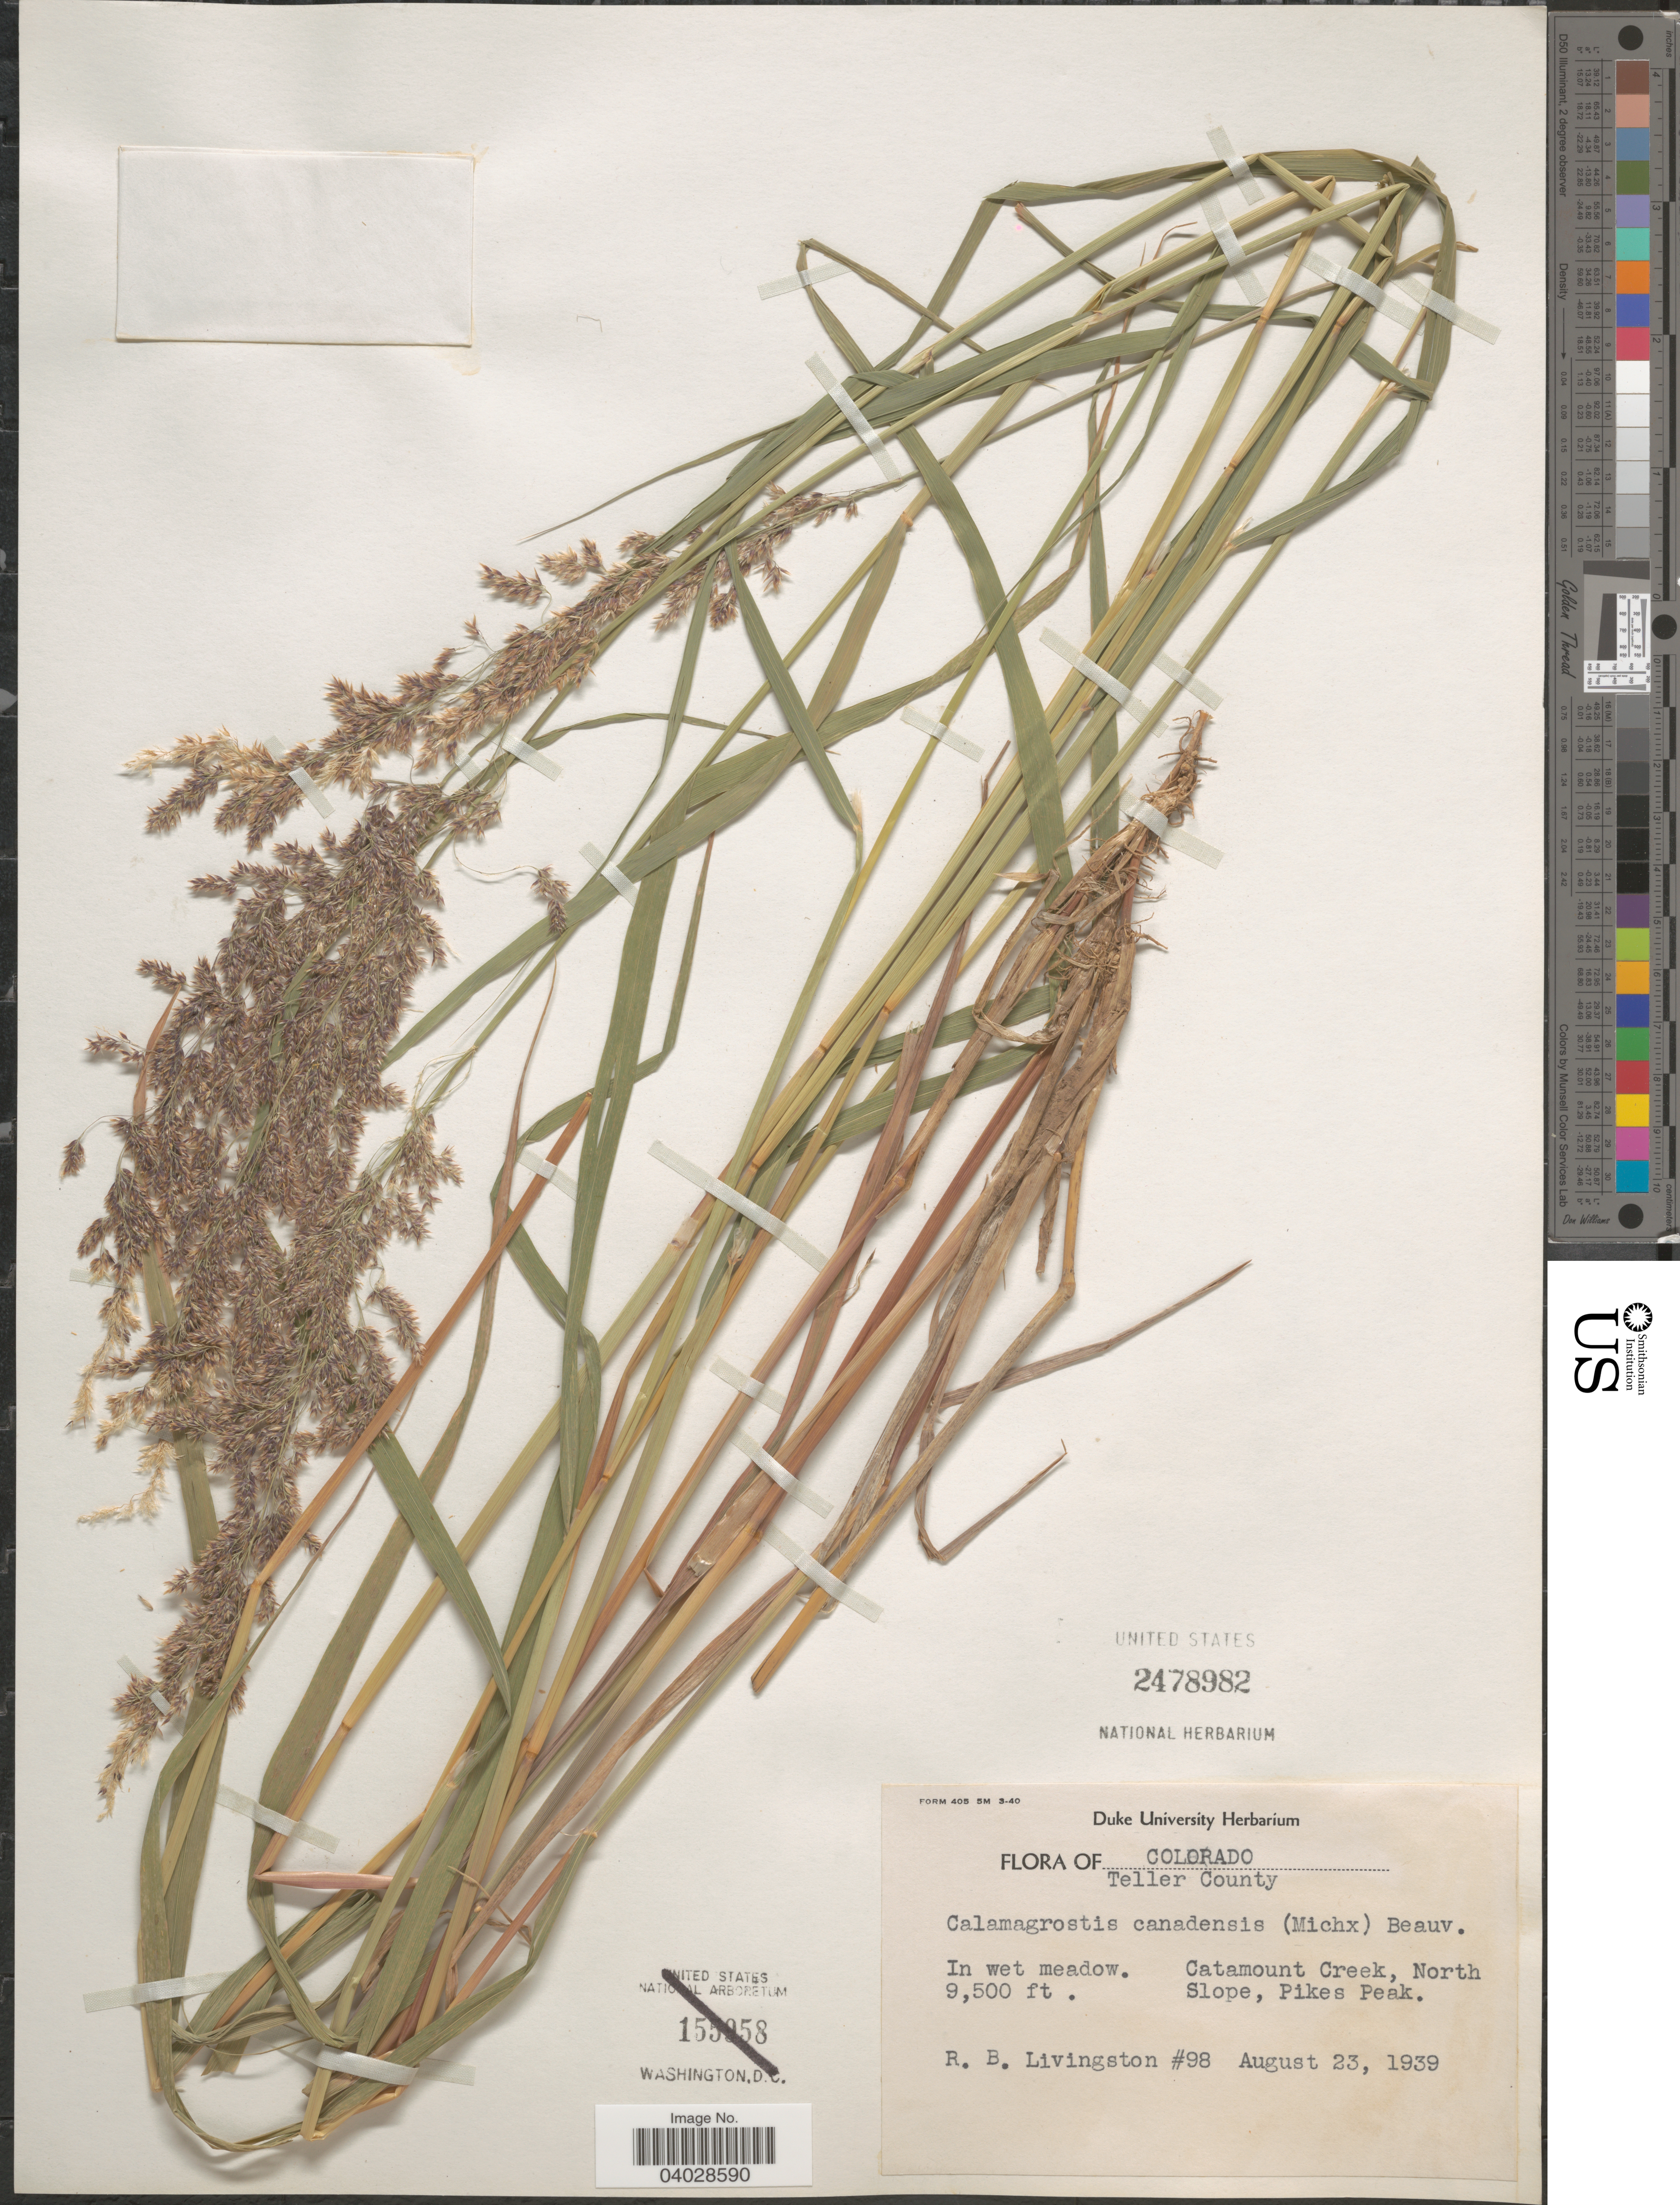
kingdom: Plantae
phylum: Tracheophyta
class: Liliopsida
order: Poales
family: Poaceae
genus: Calamagrostis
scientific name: Calamagrostis canadensis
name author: (Michx.) P. Beauv.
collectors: R. Livingston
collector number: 98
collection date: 1939-08-23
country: United States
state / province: Colorado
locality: Teller County. In wet meadow. Catamount Creek, North Slope, Pikes Peak.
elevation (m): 2896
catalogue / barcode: US 2478982